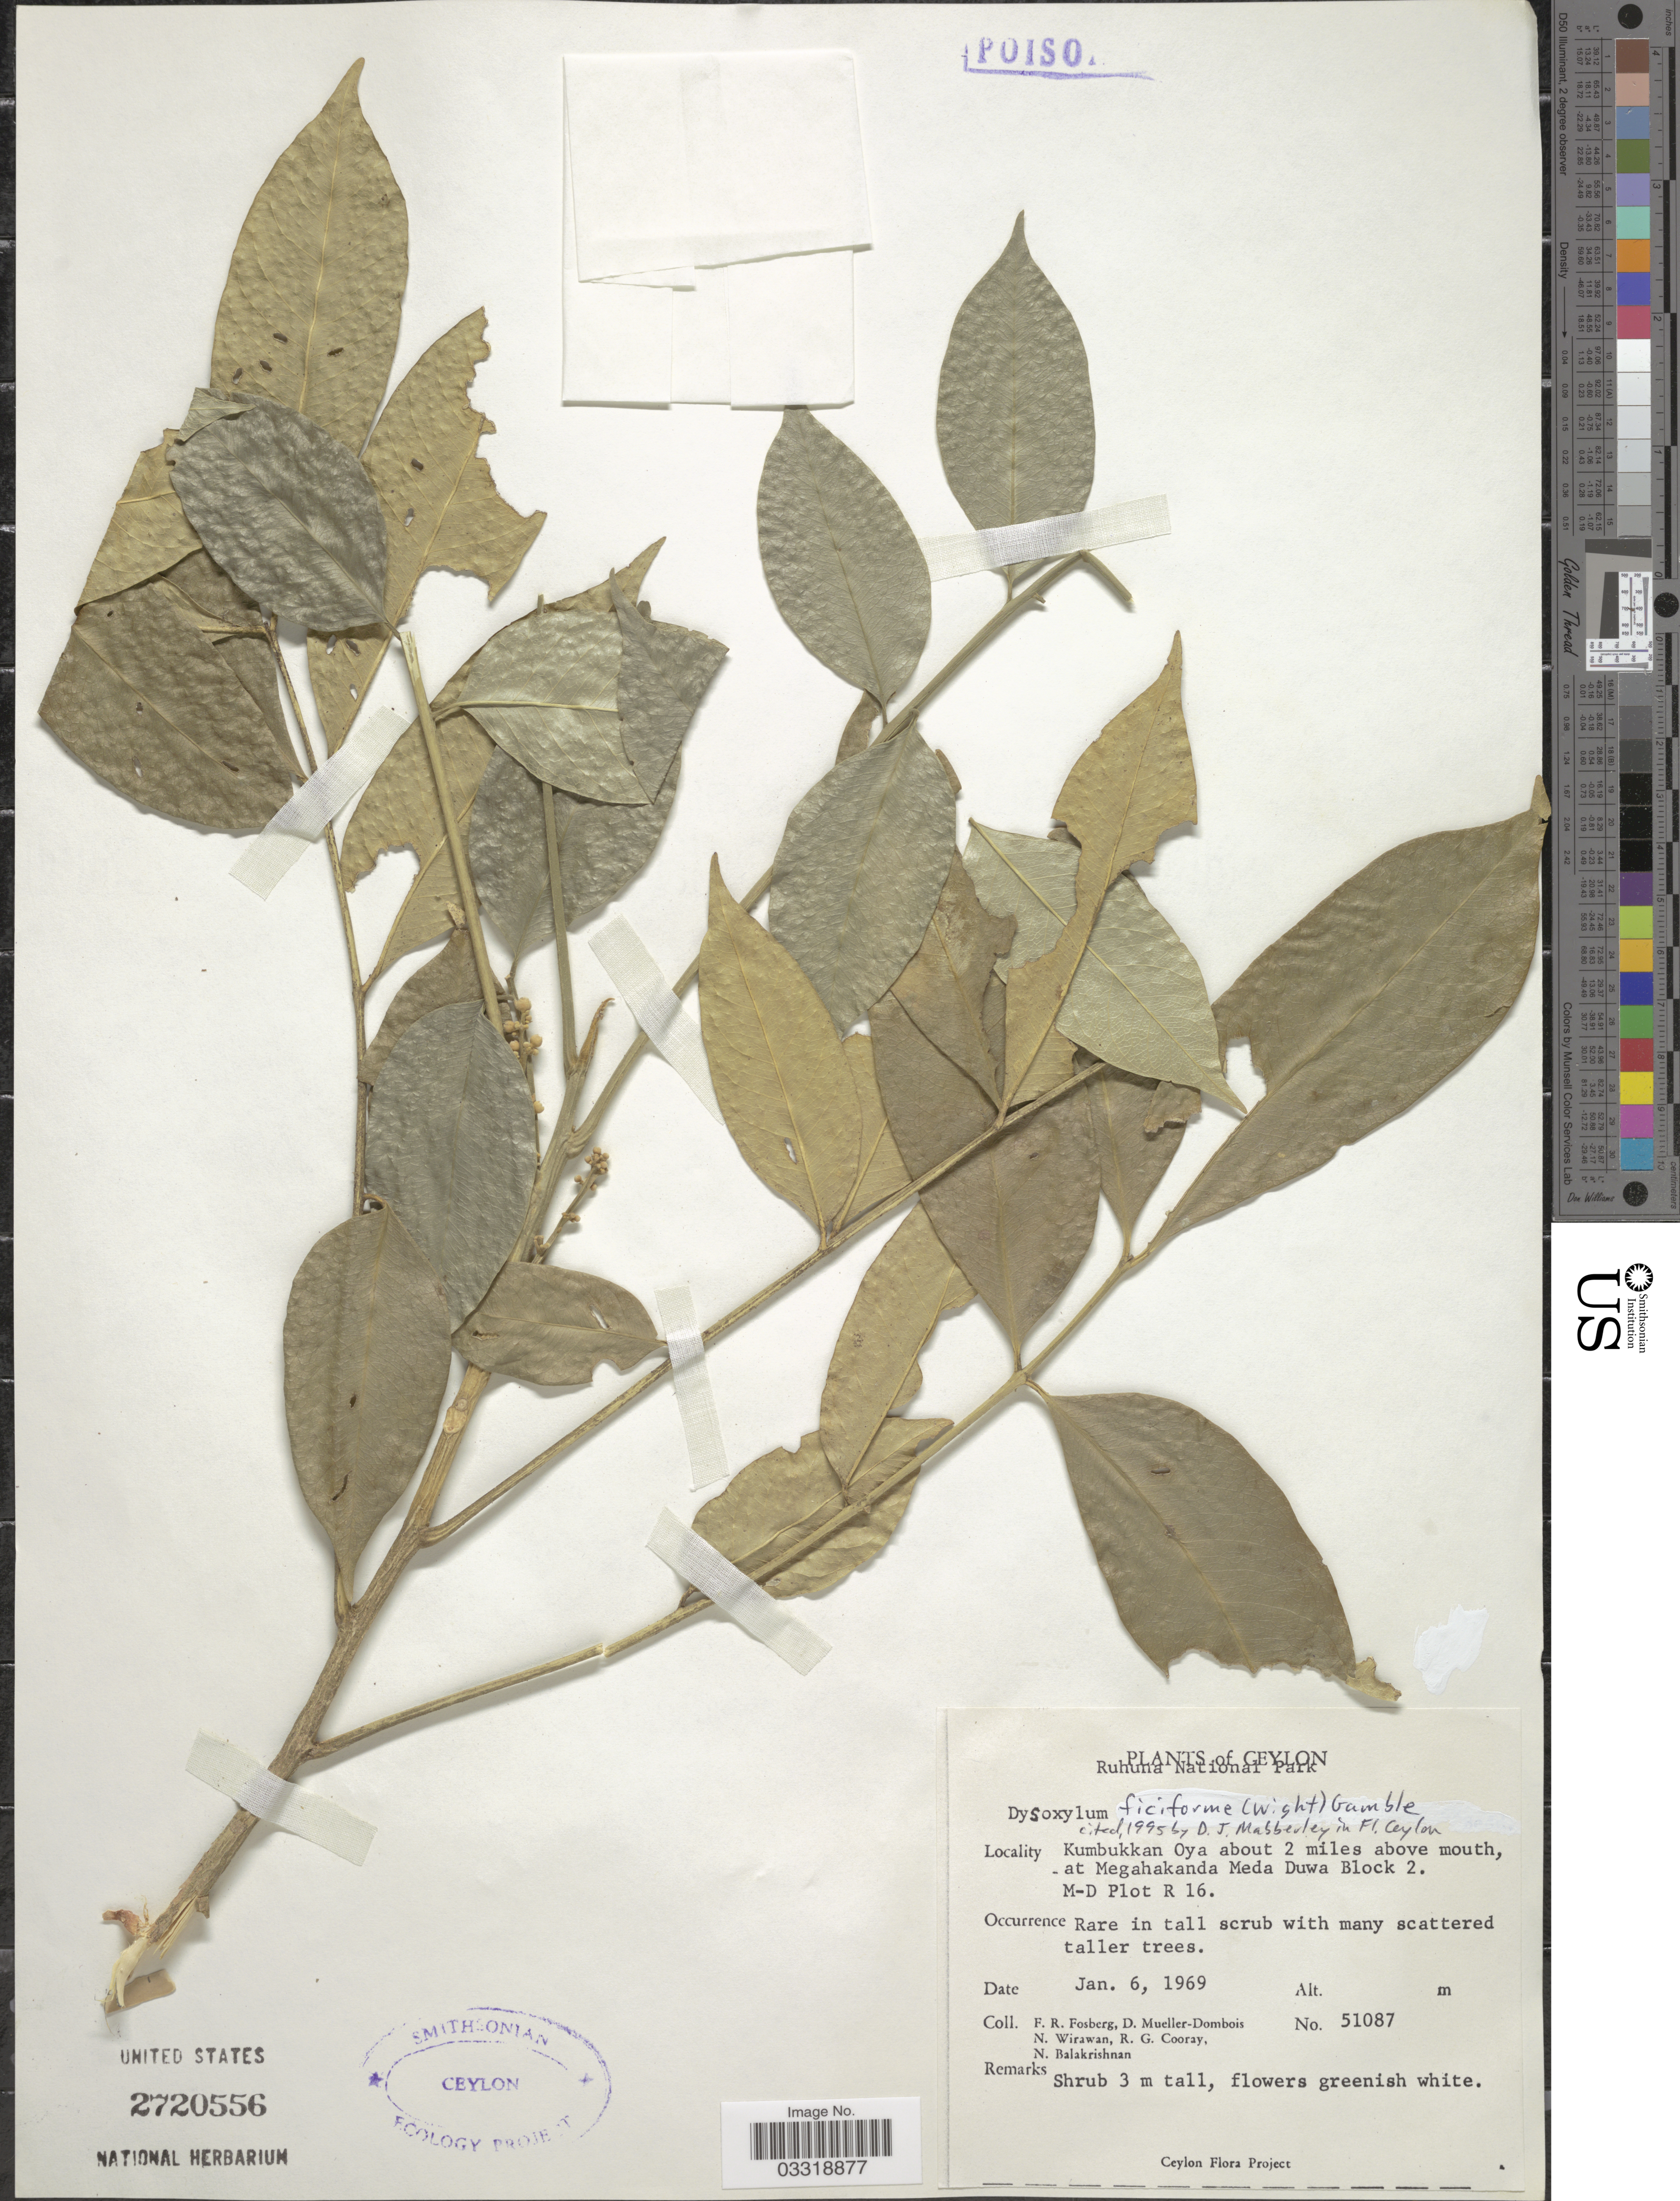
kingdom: Plantae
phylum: Tracheophyta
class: Magnoliopsida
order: Sapindales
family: Meliaceae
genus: Dysoxylum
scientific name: Dysoxylum gotadhora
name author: (Buch.-Ham.) Mabb.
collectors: F. R. Fosberg, D. Mueller-Dombois, N. Wirawan, R. Cooray & N. Balakrishnan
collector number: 51087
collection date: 1969-01-06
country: Sri Lanka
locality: Ceylon. Ruhuna National Park. Kumbukkan Oya about 2 miles above mouth, at Megahakanda Meda Duwa Block 2. M-D Plot R 16.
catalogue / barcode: US 2720556